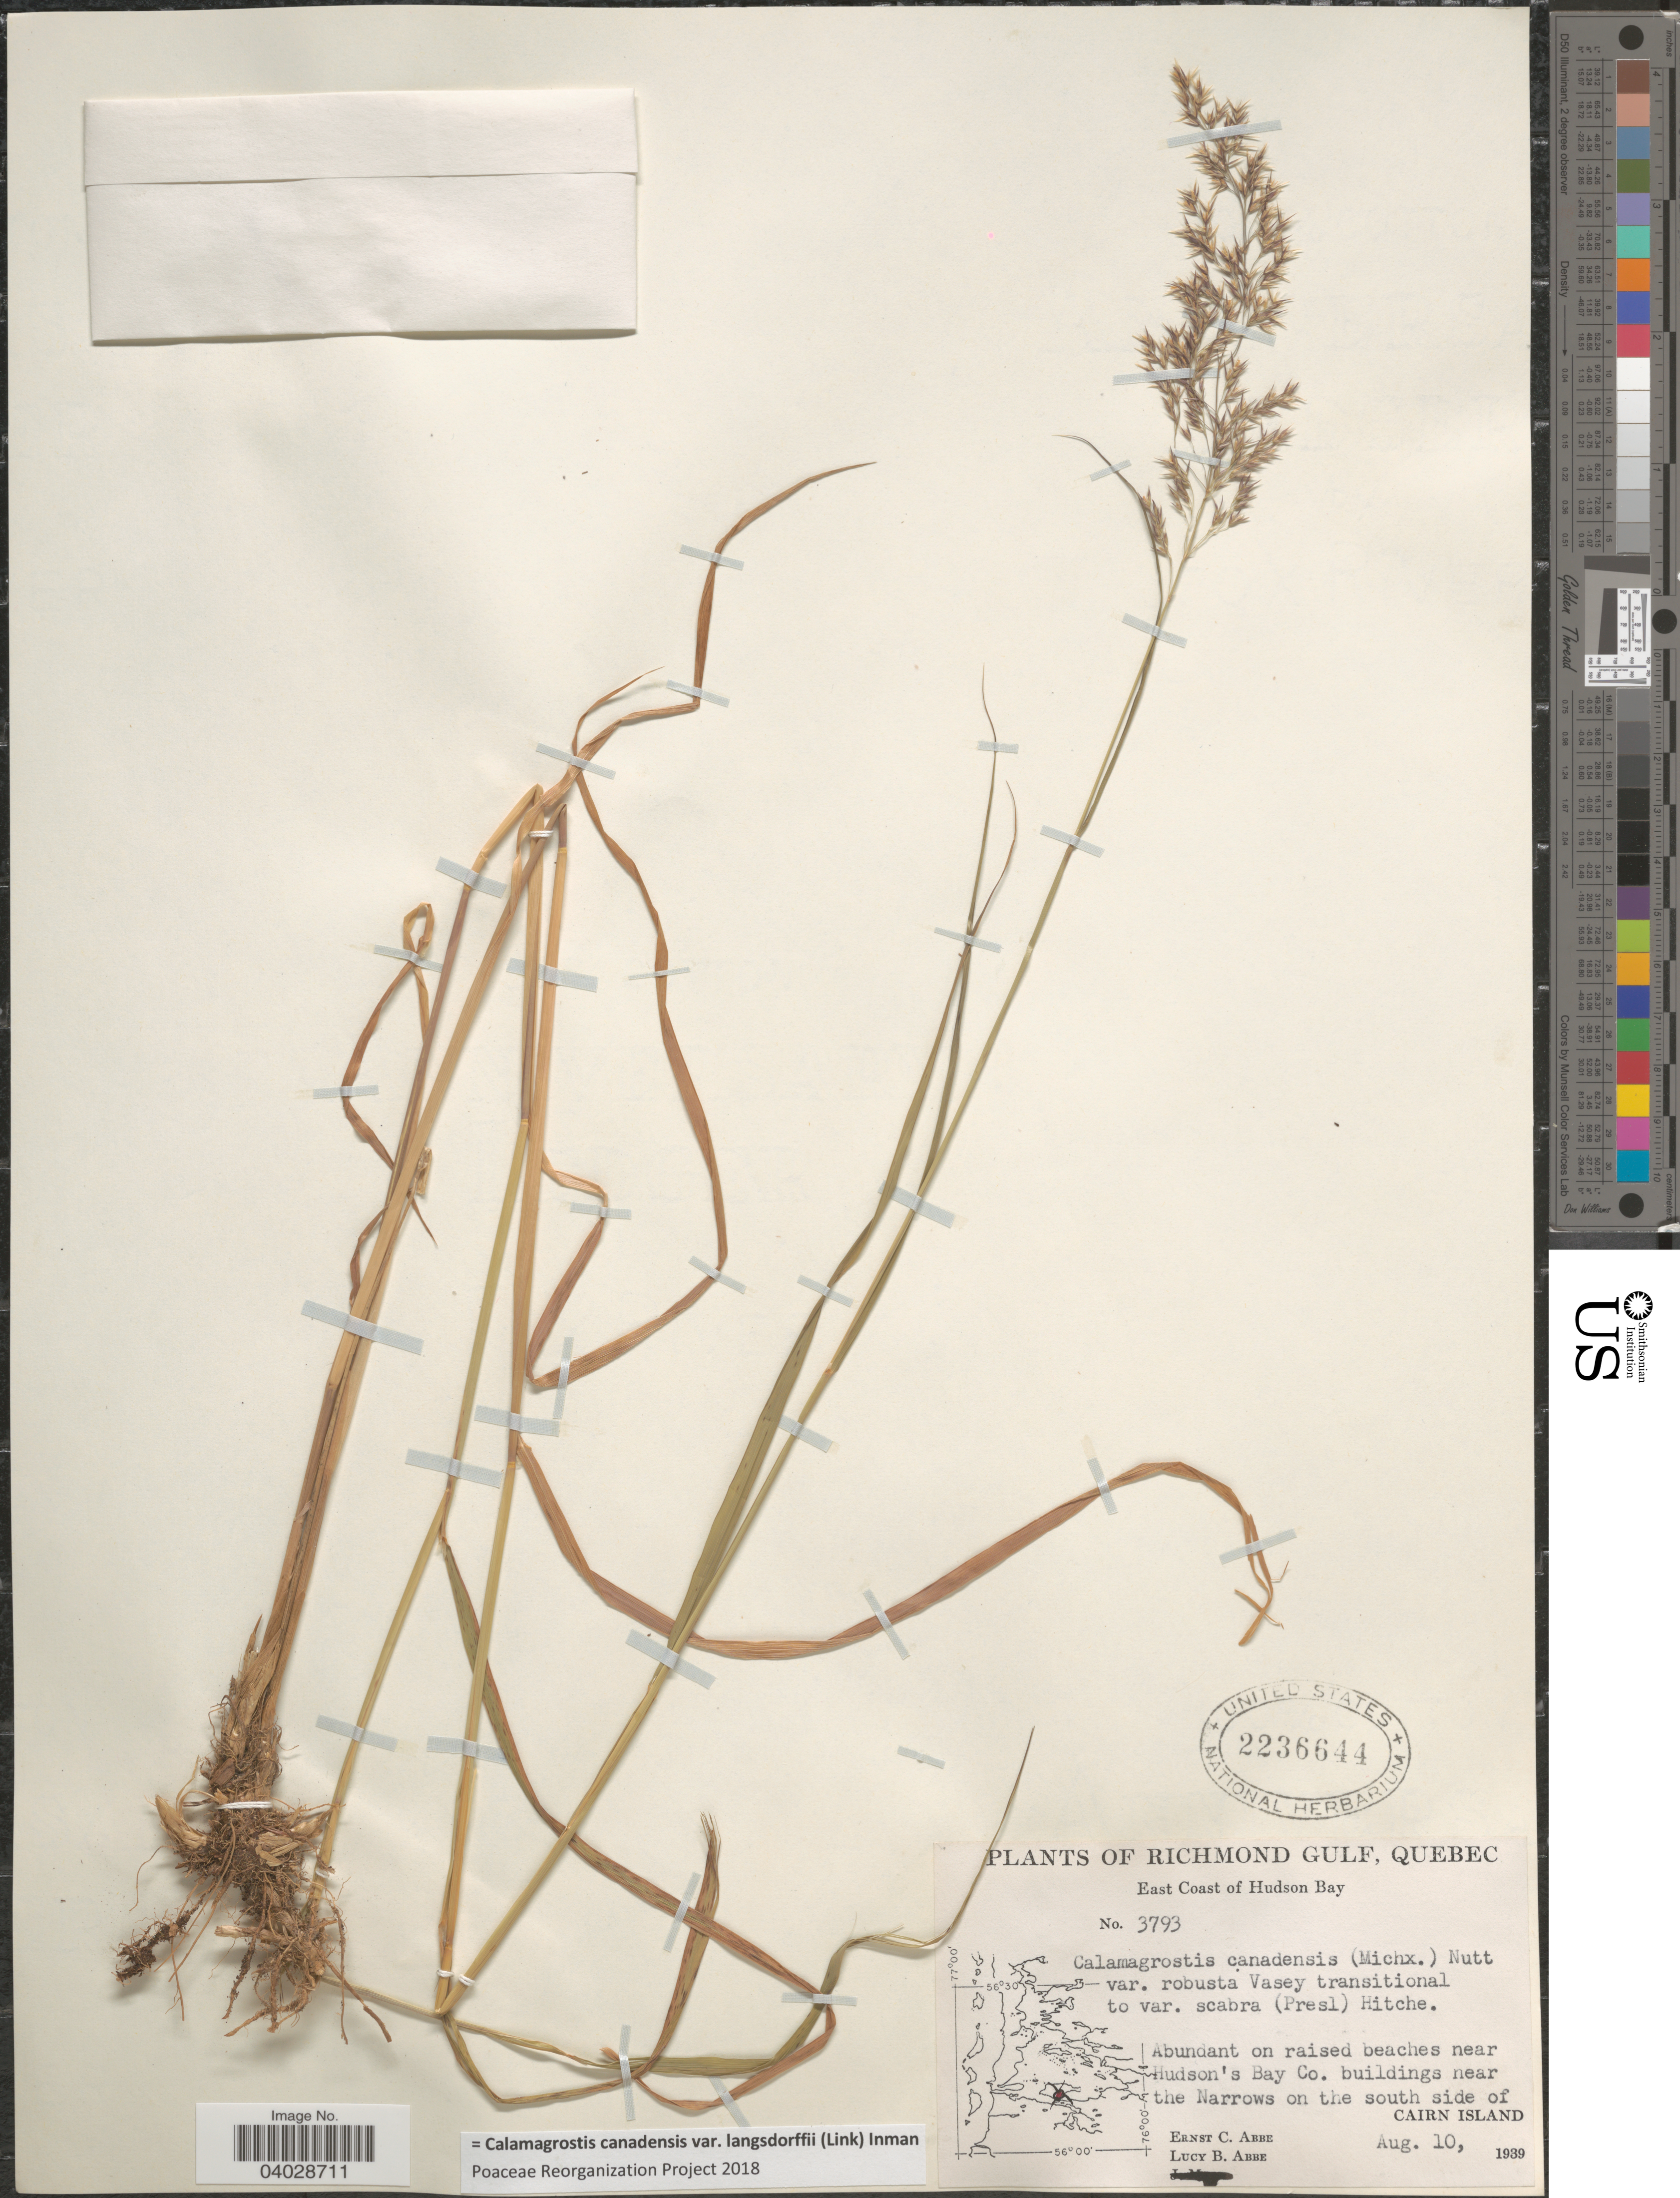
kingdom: Plantae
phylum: Tracheophyta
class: Liliopsida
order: Poales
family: Poaceae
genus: Calamagrostis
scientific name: Calamagrostis canadensis var. langsdorffii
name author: (Link) Inman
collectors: E. C. Abbe & L. B. Abbe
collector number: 3793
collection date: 1939-08-10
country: Canada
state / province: Quebec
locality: Richmond Gulf. East Coast of Hudson Bay. On raised beaches near Hudson's Bay Co. buildings near the Narrows on the south side of Cairn Island.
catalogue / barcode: US 2236644